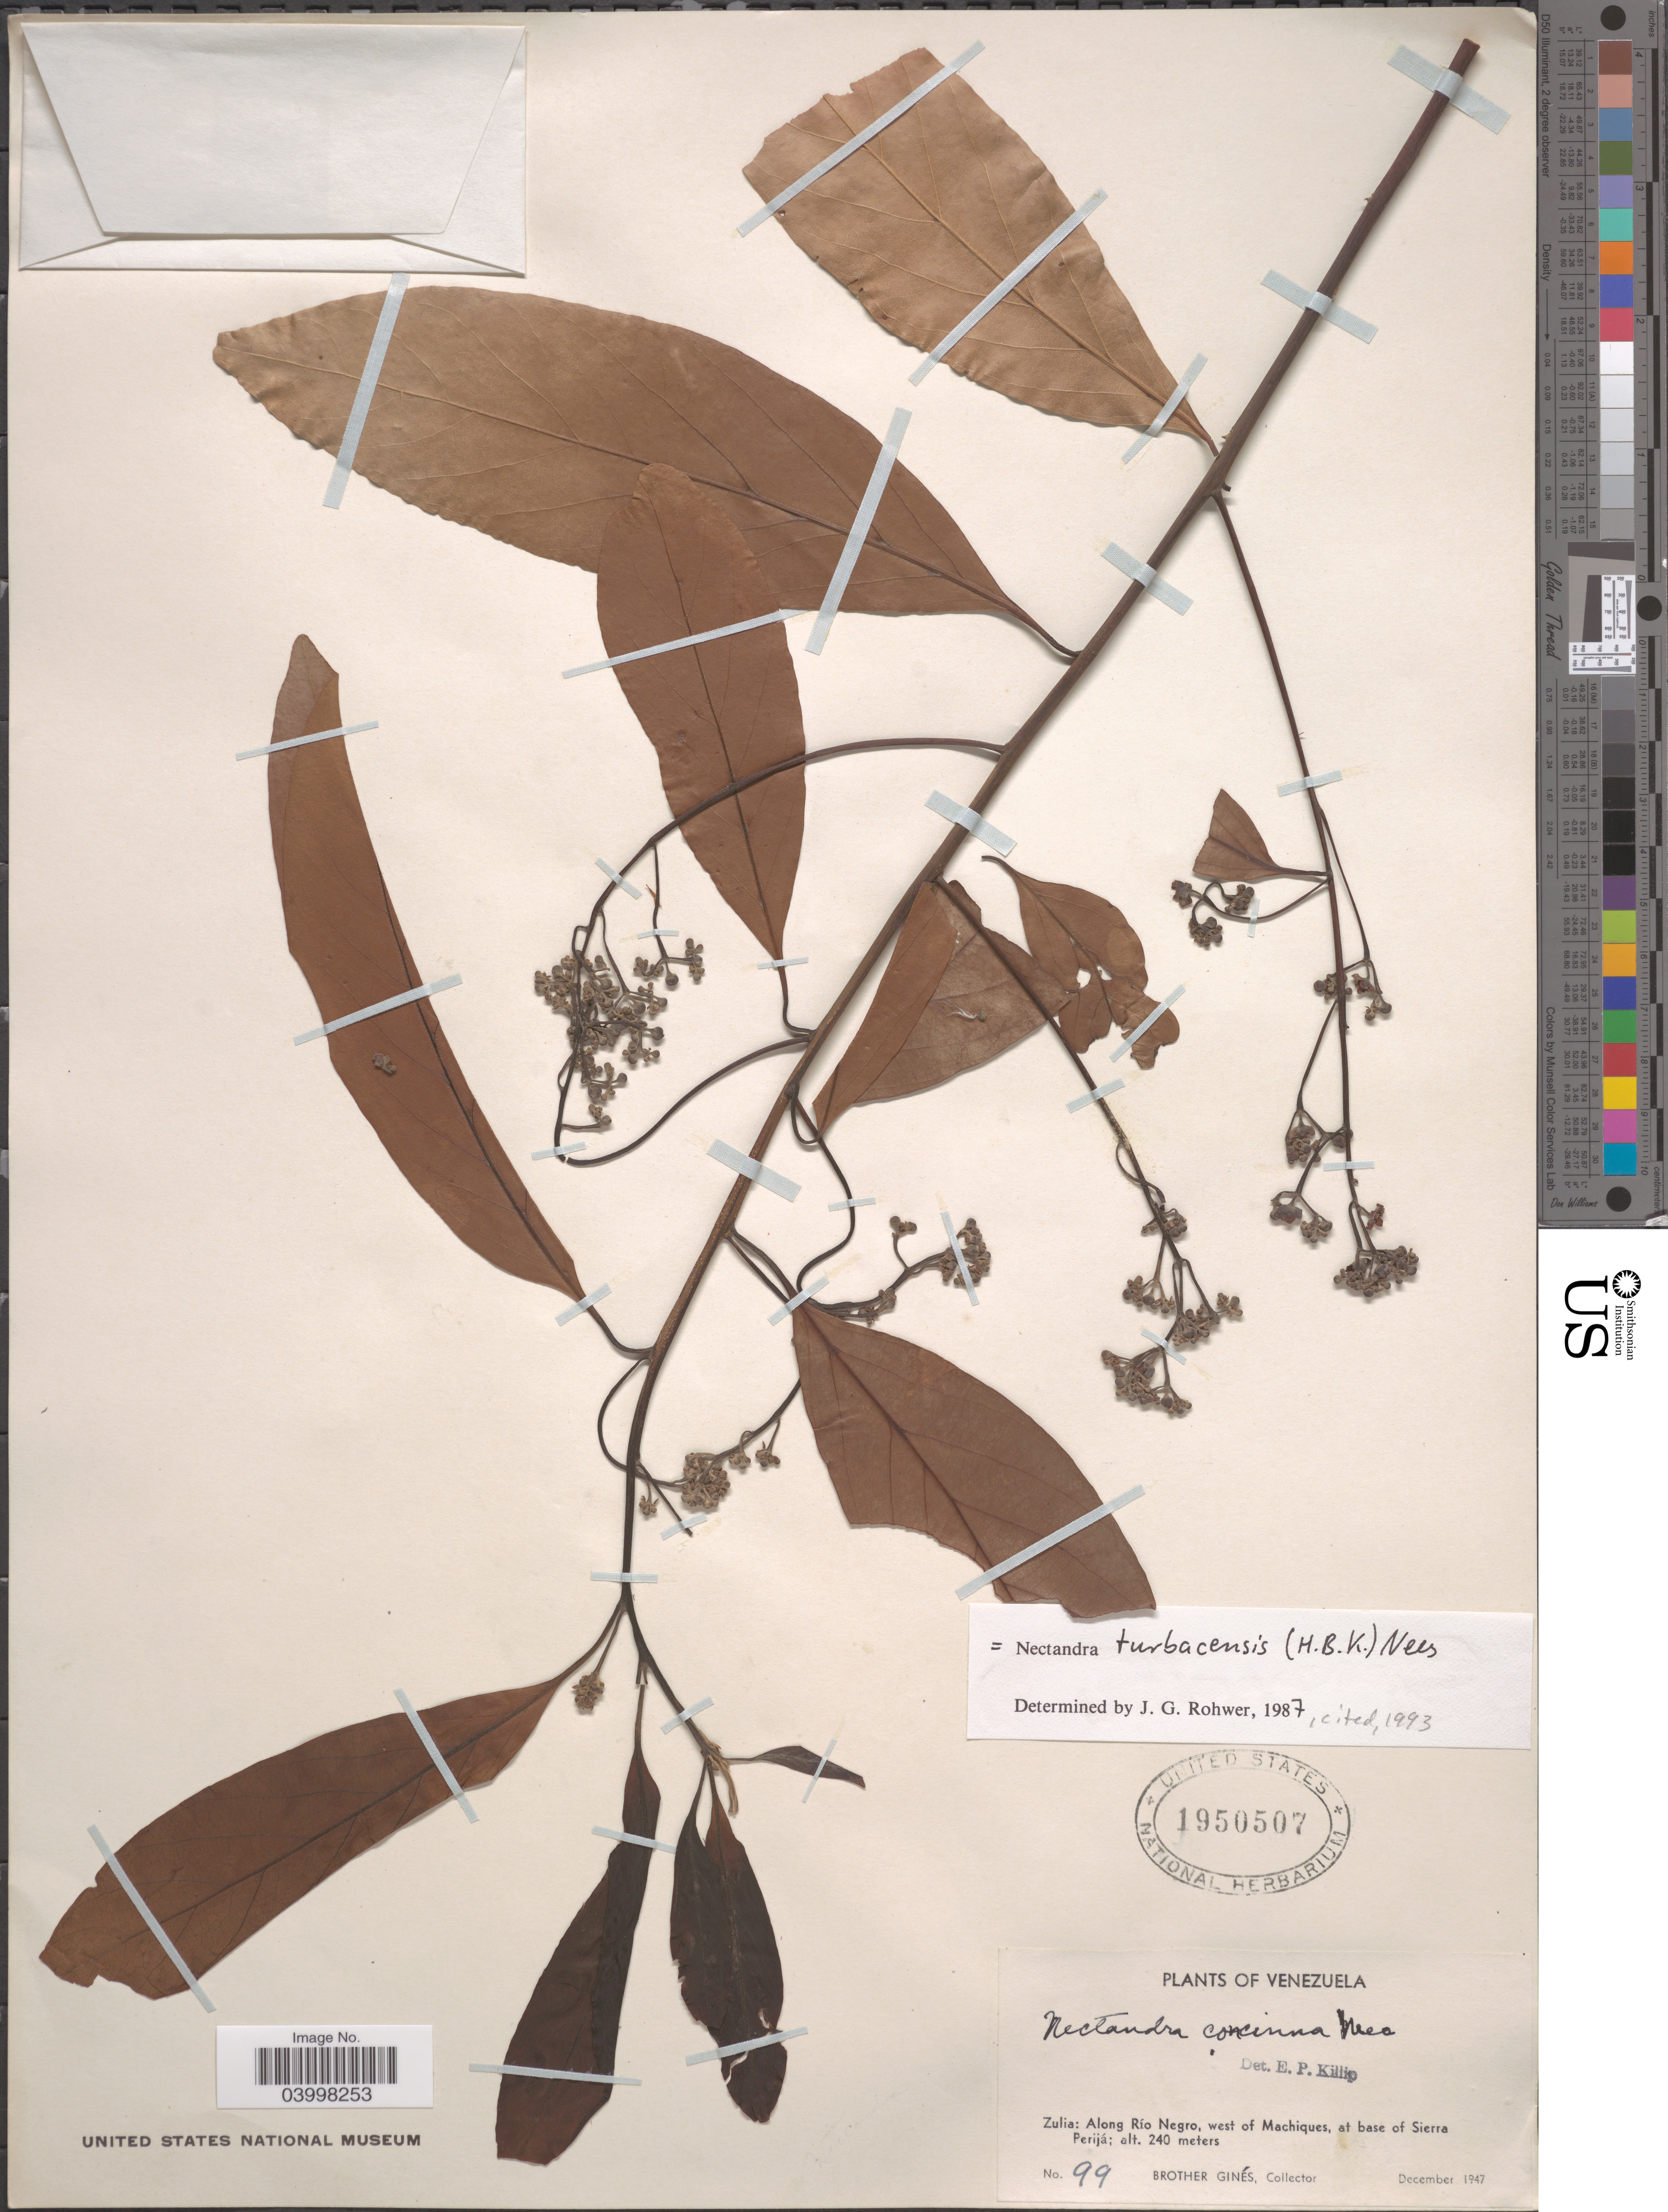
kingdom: Plantae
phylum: Tracheophyta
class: Magnoliopsida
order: Laurales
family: Lauraceae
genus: Nectandra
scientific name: Nectandra turbacensis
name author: (Kunth) Nees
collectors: Bro. Gines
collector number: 99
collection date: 1947-12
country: Venezuela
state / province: Zulia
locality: Along Río Negro, west of Machiques, at base of Sierra Perijá.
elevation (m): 240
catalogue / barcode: US 1950507